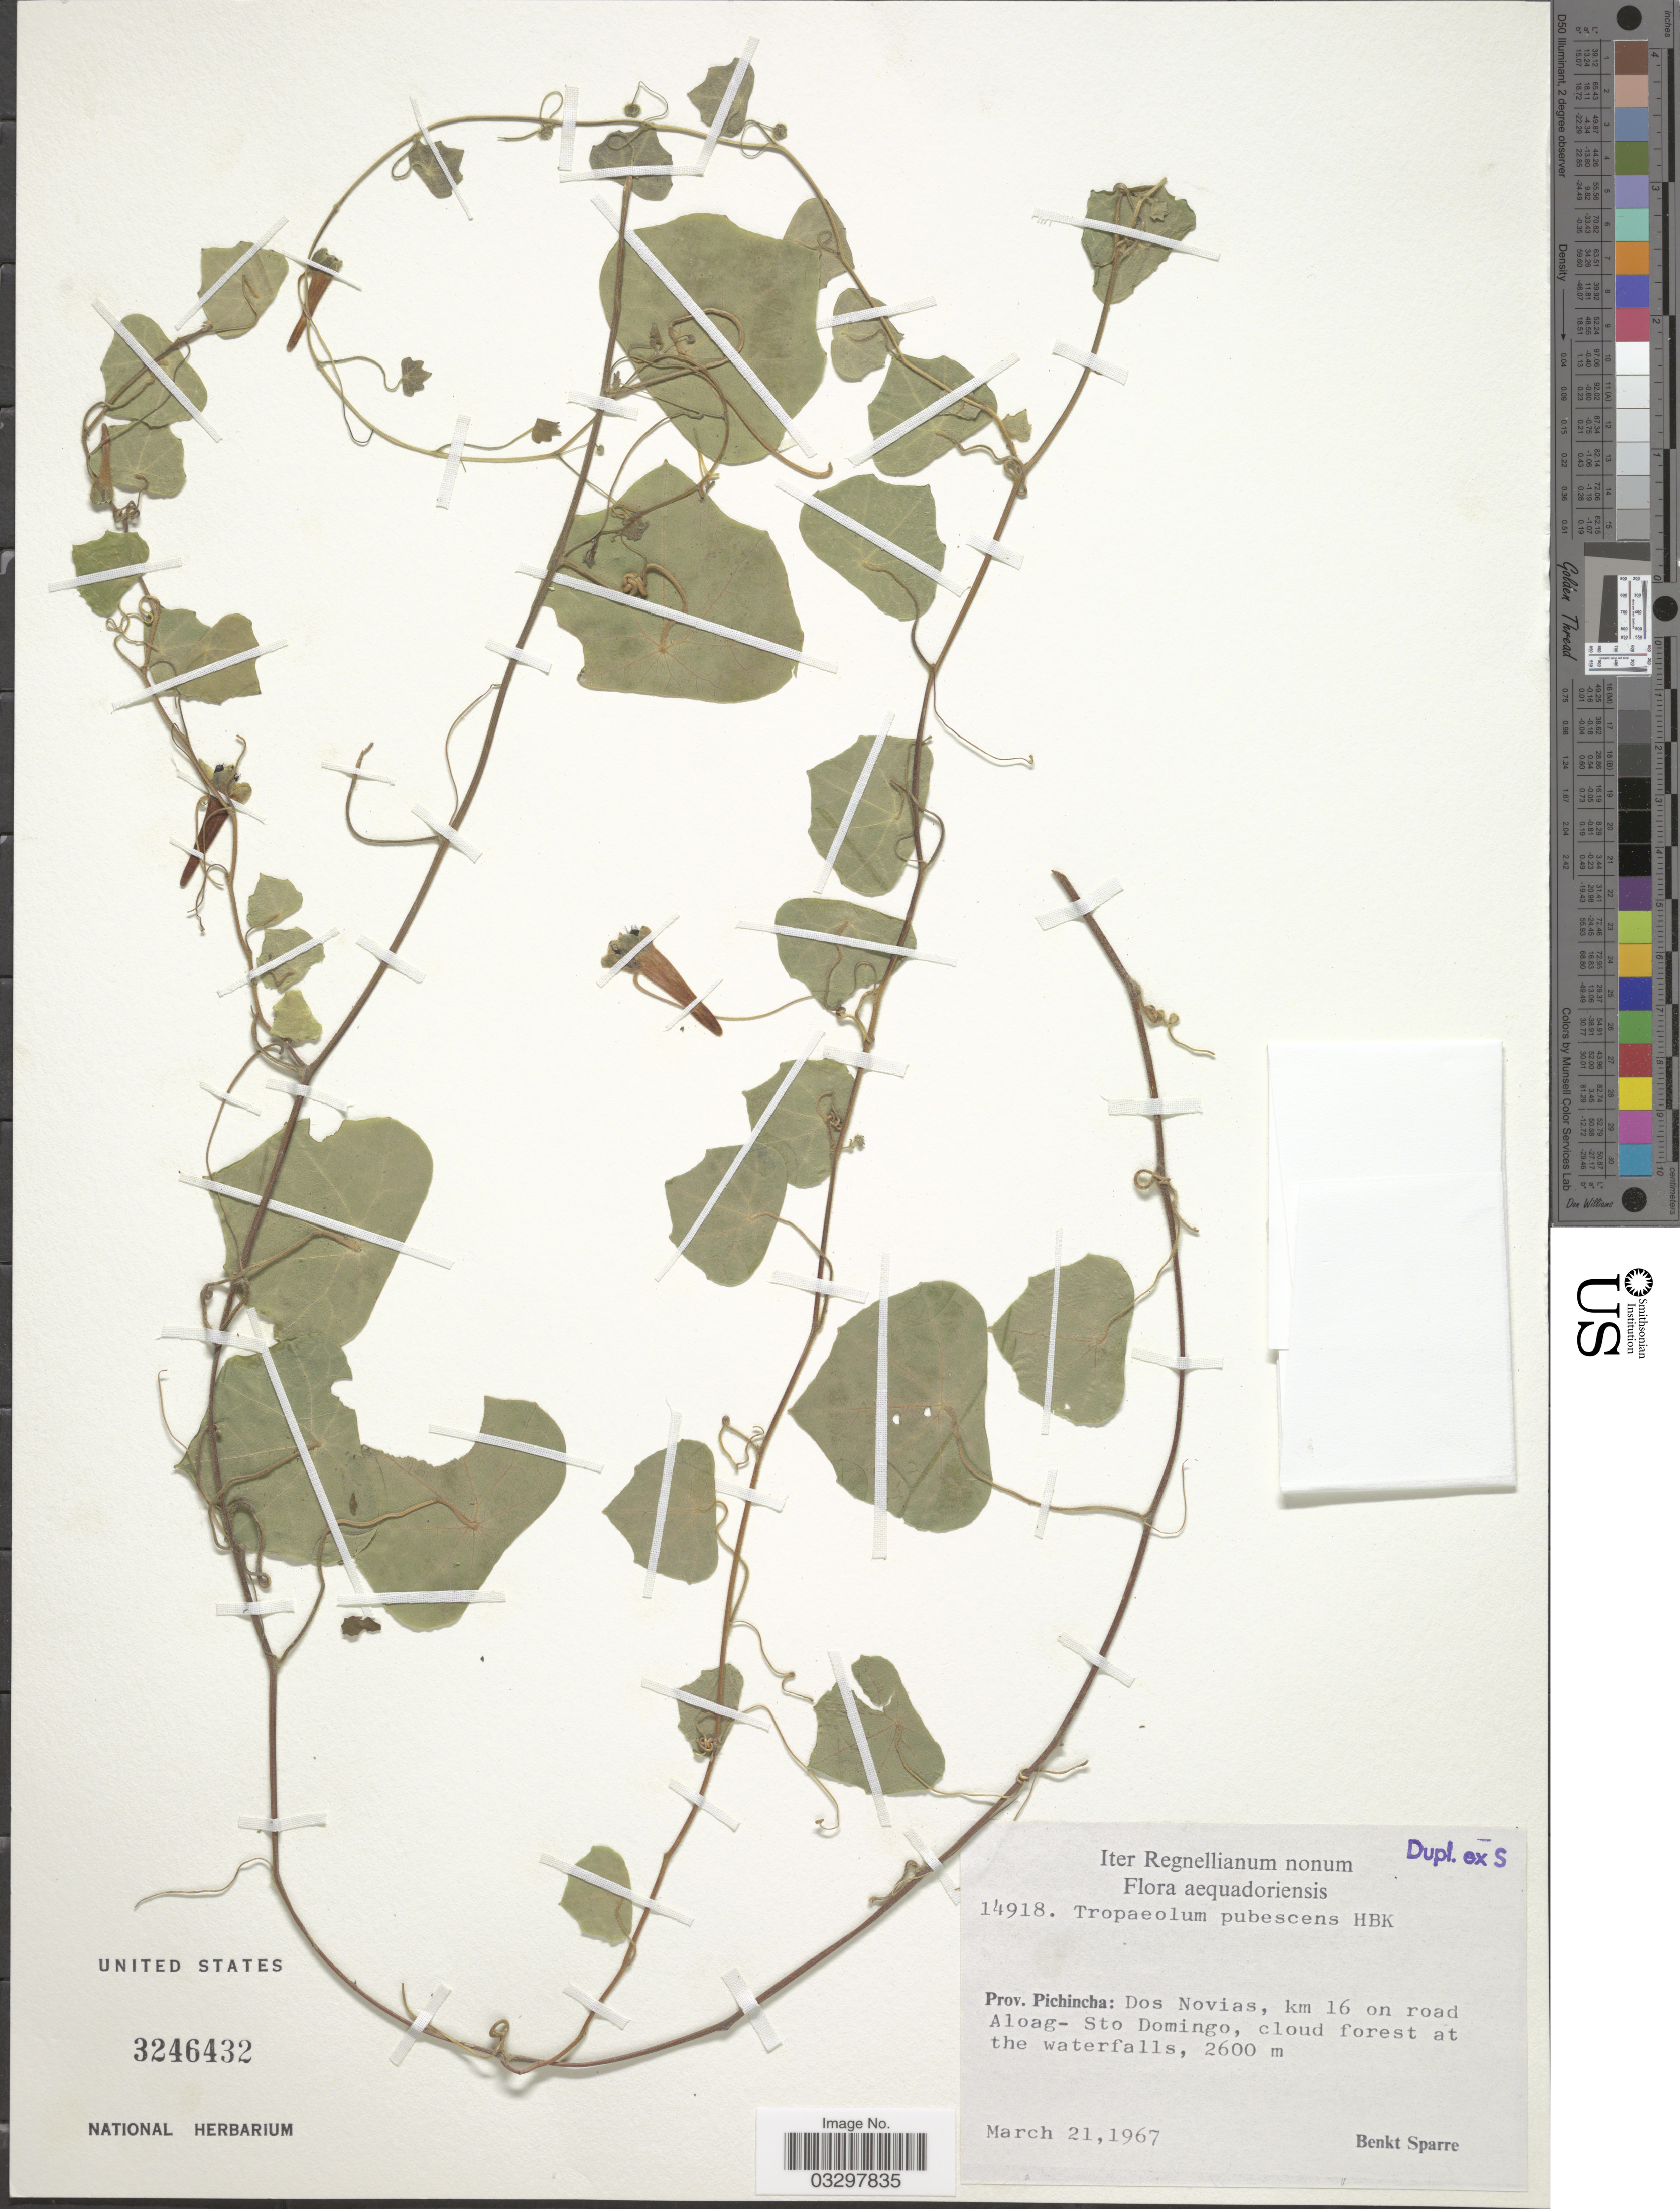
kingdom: Plantae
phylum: Tracheophyta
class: Magnoliopsida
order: Brassicales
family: Tropaeolaceae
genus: Tropaeolum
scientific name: Tropaeolum pubescens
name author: Kunth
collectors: B. Sparre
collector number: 14918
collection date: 1967-03-21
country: Ecuador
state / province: Pichincha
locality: Dos Novias, km 16 on road Aloag-Sto Domingo, cloud forest at the waterfalls.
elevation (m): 2600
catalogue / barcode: US 3246432